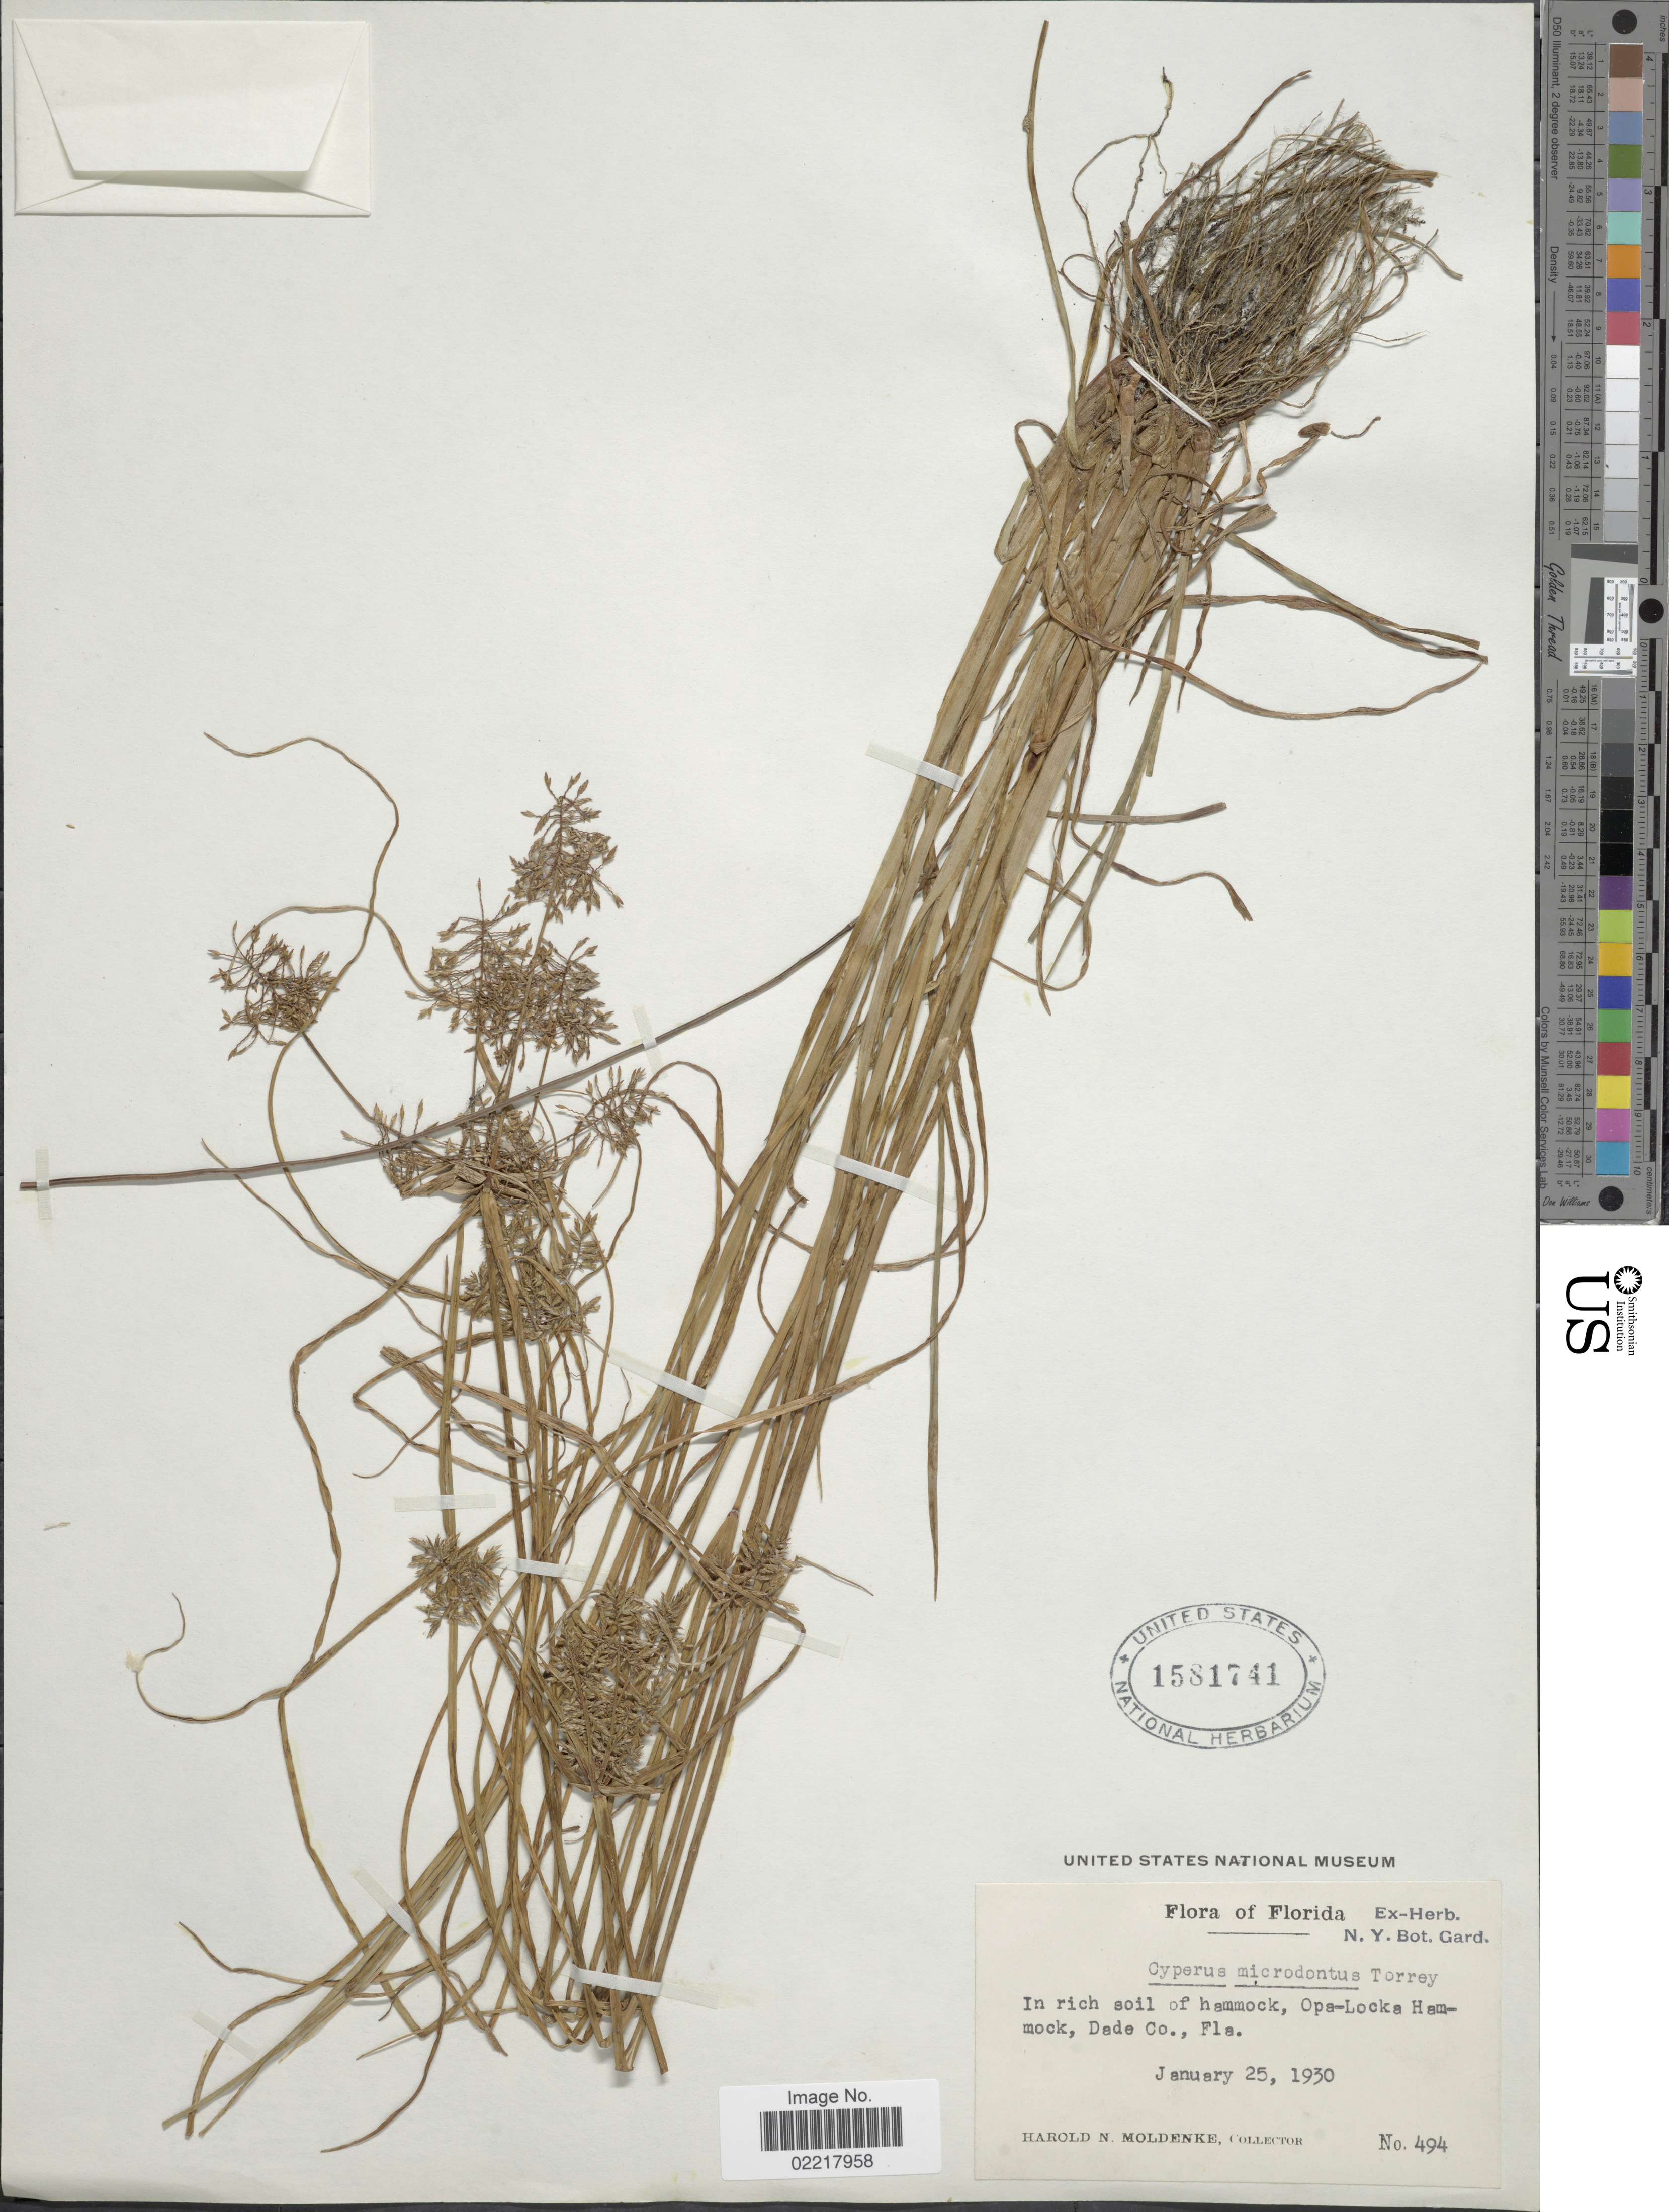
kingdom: Plantae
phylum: Tracheophyta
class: Liliopsida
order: Poales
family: Cyperaceae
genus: Cyperus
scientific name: Cyperus polystachyos var. texensis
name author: (Torr.) Fernald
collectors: H. N. Moldenke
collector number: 494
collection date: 1930-01-25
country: United States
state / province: Florida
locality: In rich soil of hammock, Opa-Locka Hammock, Dade Co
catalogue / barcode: US 1581741